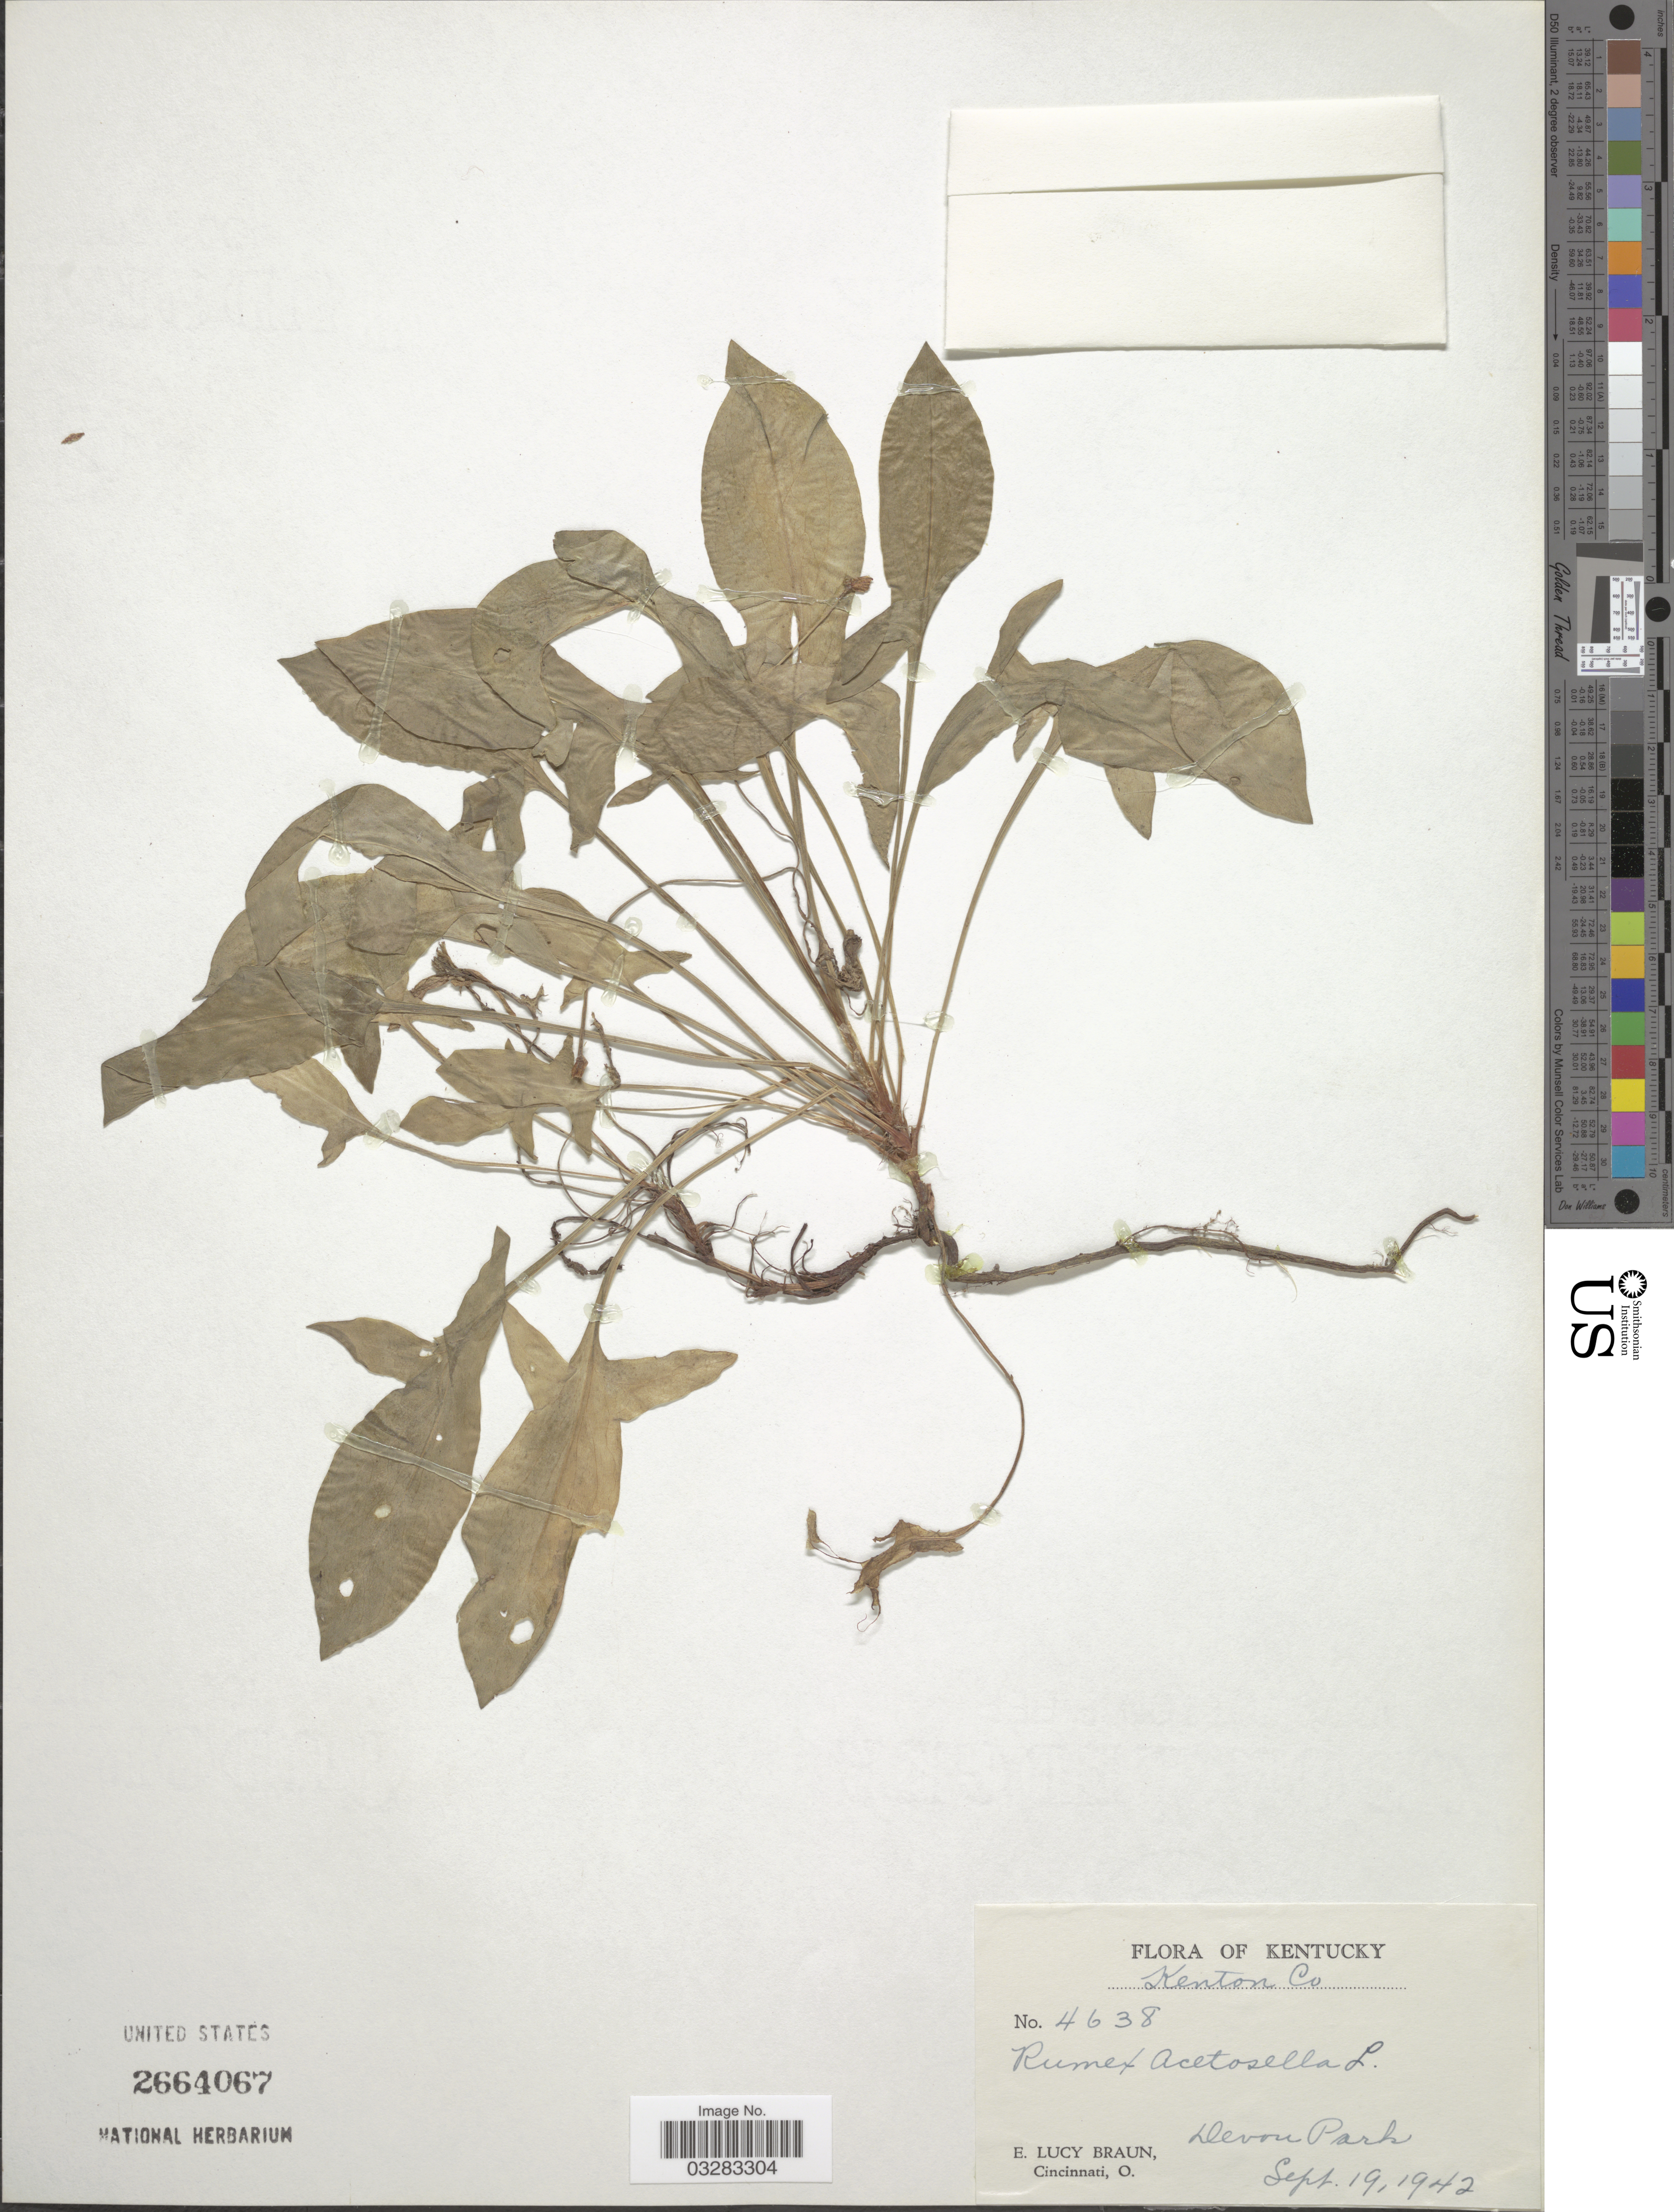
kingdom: Plantae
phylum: Tracheophyta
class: Magnoliopsida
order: Caryophyllales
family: Polygonaceae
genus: Rumex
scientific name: Rumex acetosella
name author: L.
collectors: E. L. Braun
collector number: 4638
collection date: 1942-09-19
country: United States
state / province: Kentucky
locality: Kenton Co. Devou Park.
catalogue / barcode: US 2664067